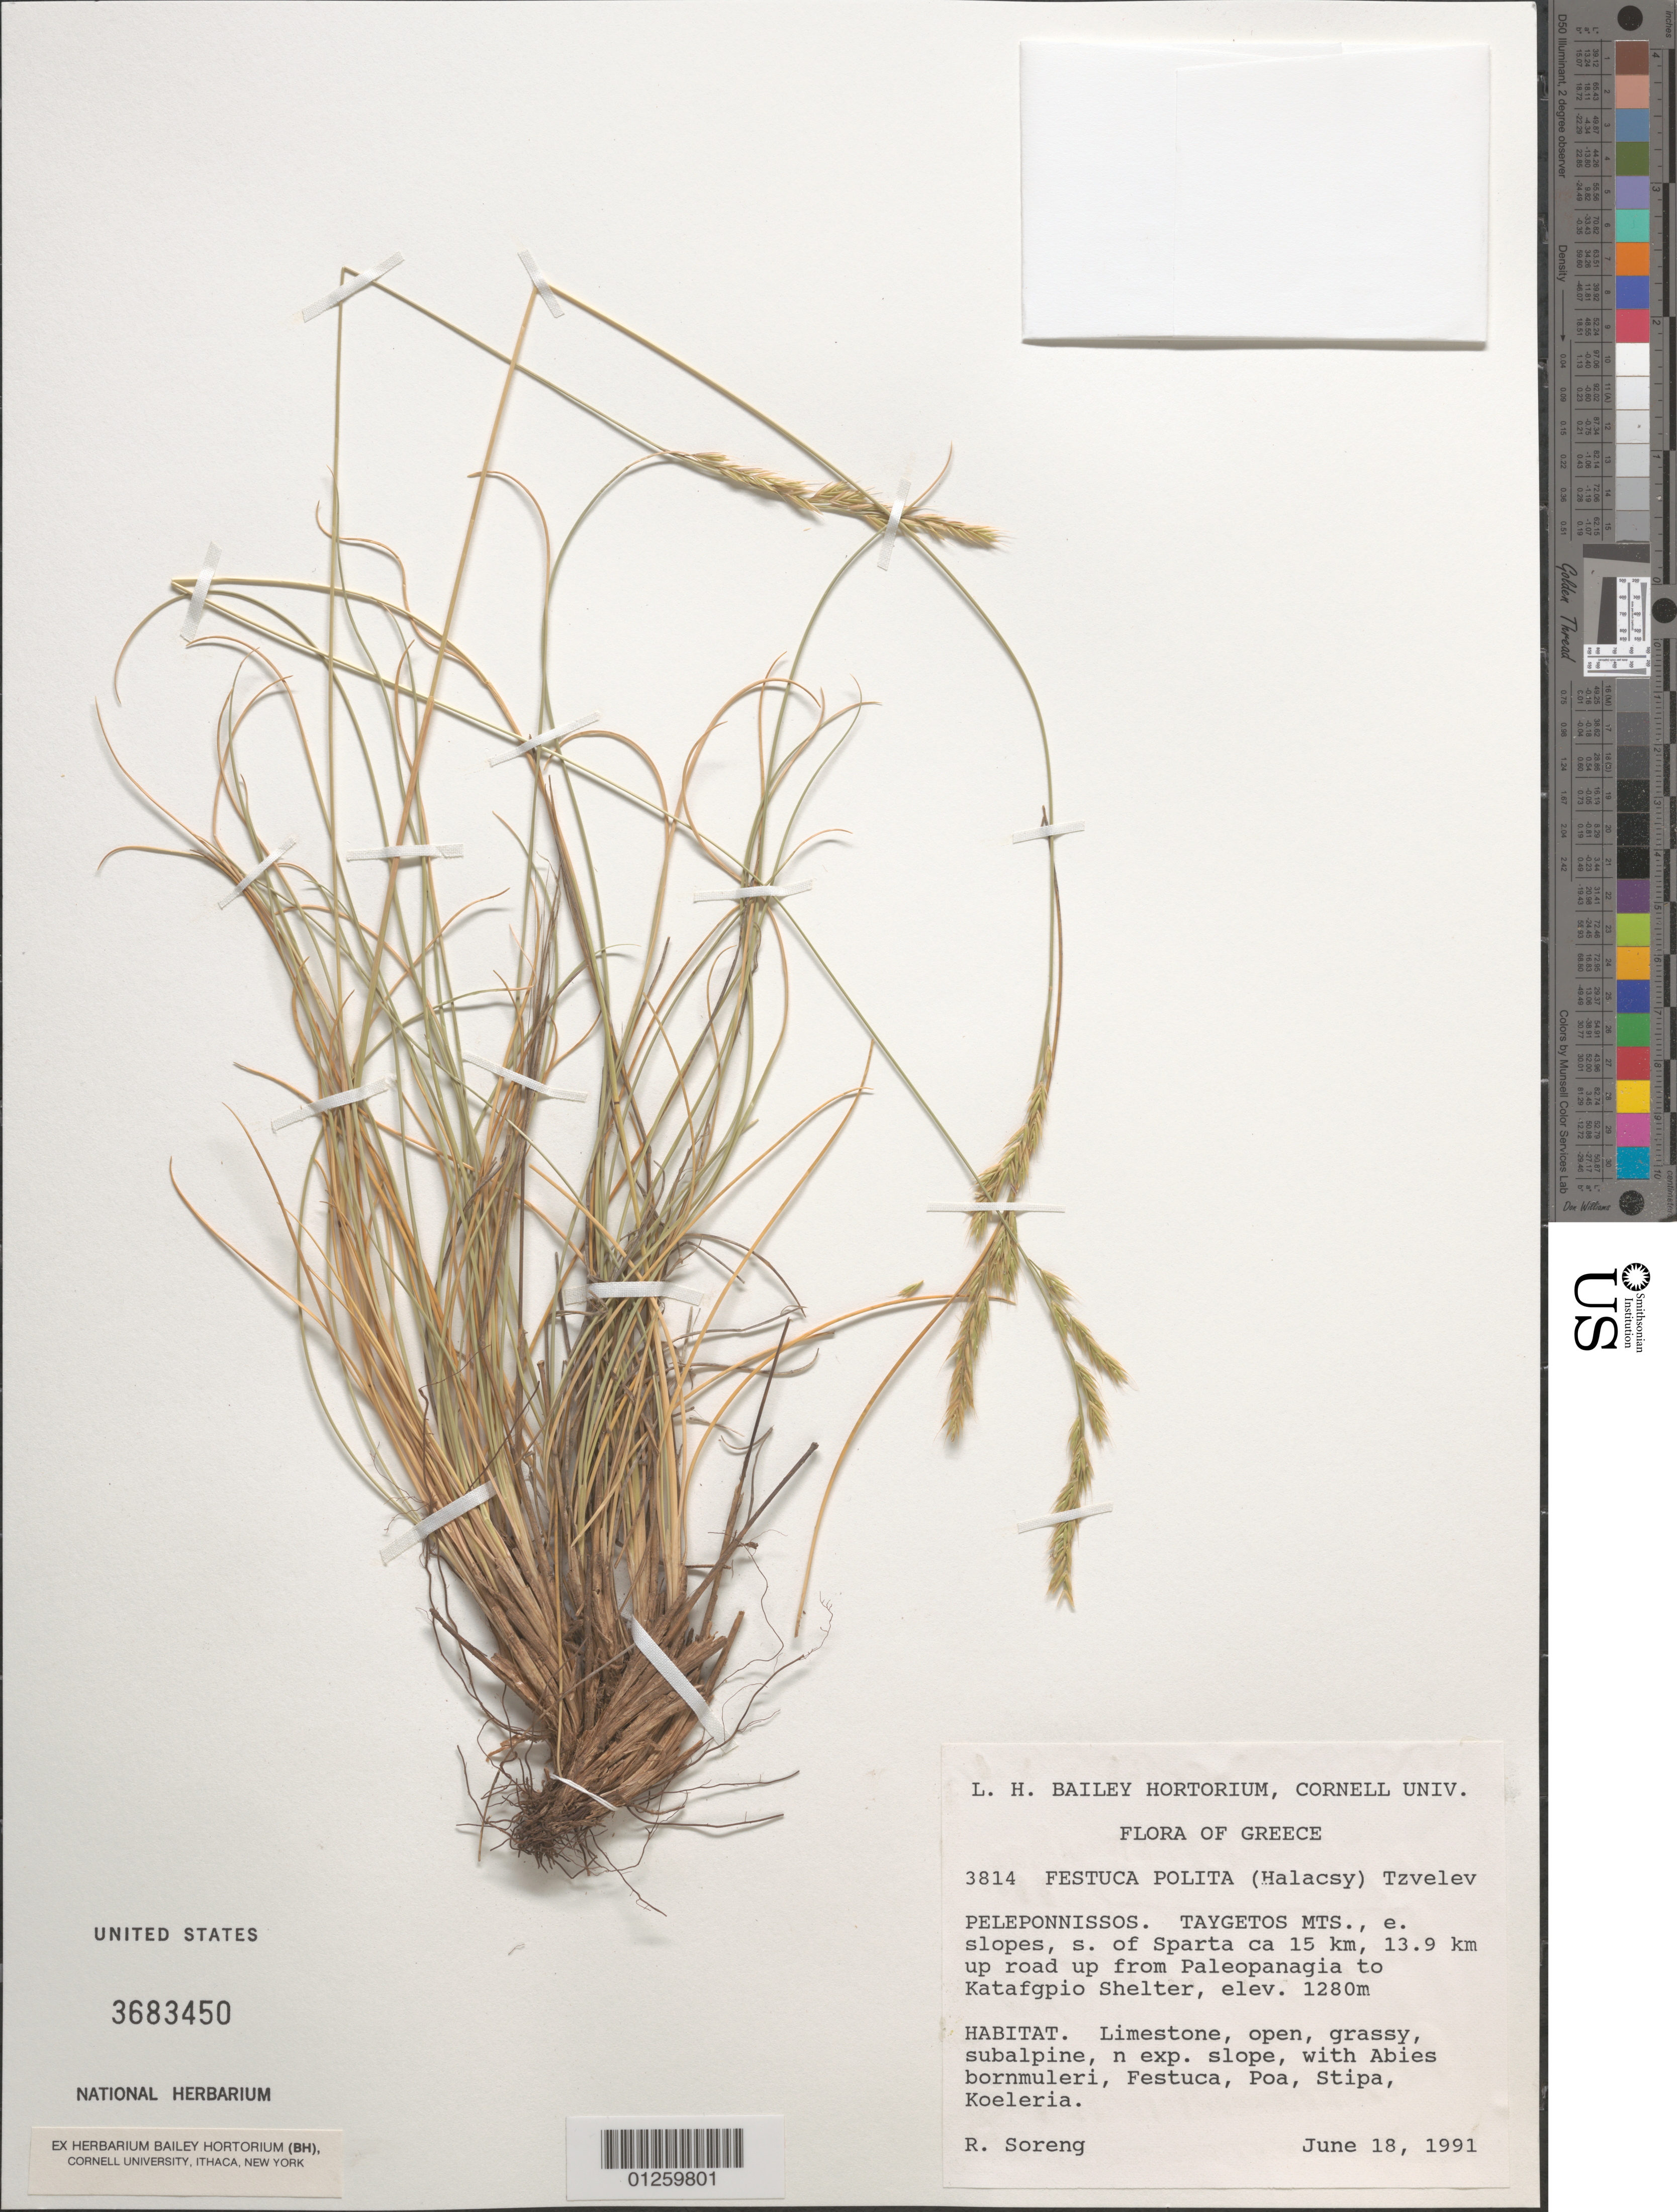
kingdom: Plantae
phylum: Tracheophyta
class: Liliopsida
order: Poales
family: Poaceae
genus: Festuca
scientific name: Festuca polita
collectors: R. J. Soreng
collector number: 3814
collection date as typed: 18 Jun 1991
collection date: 1991-06-18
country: Greece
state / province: Peloponnese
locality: TAYGETOS MTS., E slopes, S of Sparta ca 15 km, 13.9 km up road up from Paleopanagia to Katafgpio Shelter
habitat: Limestone, open, grassy, subalpine, n exp. slope, with Abies bornumuelleriana, Festuca, Poa, Stipa, Koeleria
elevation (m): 1280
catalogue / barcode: US 3683450